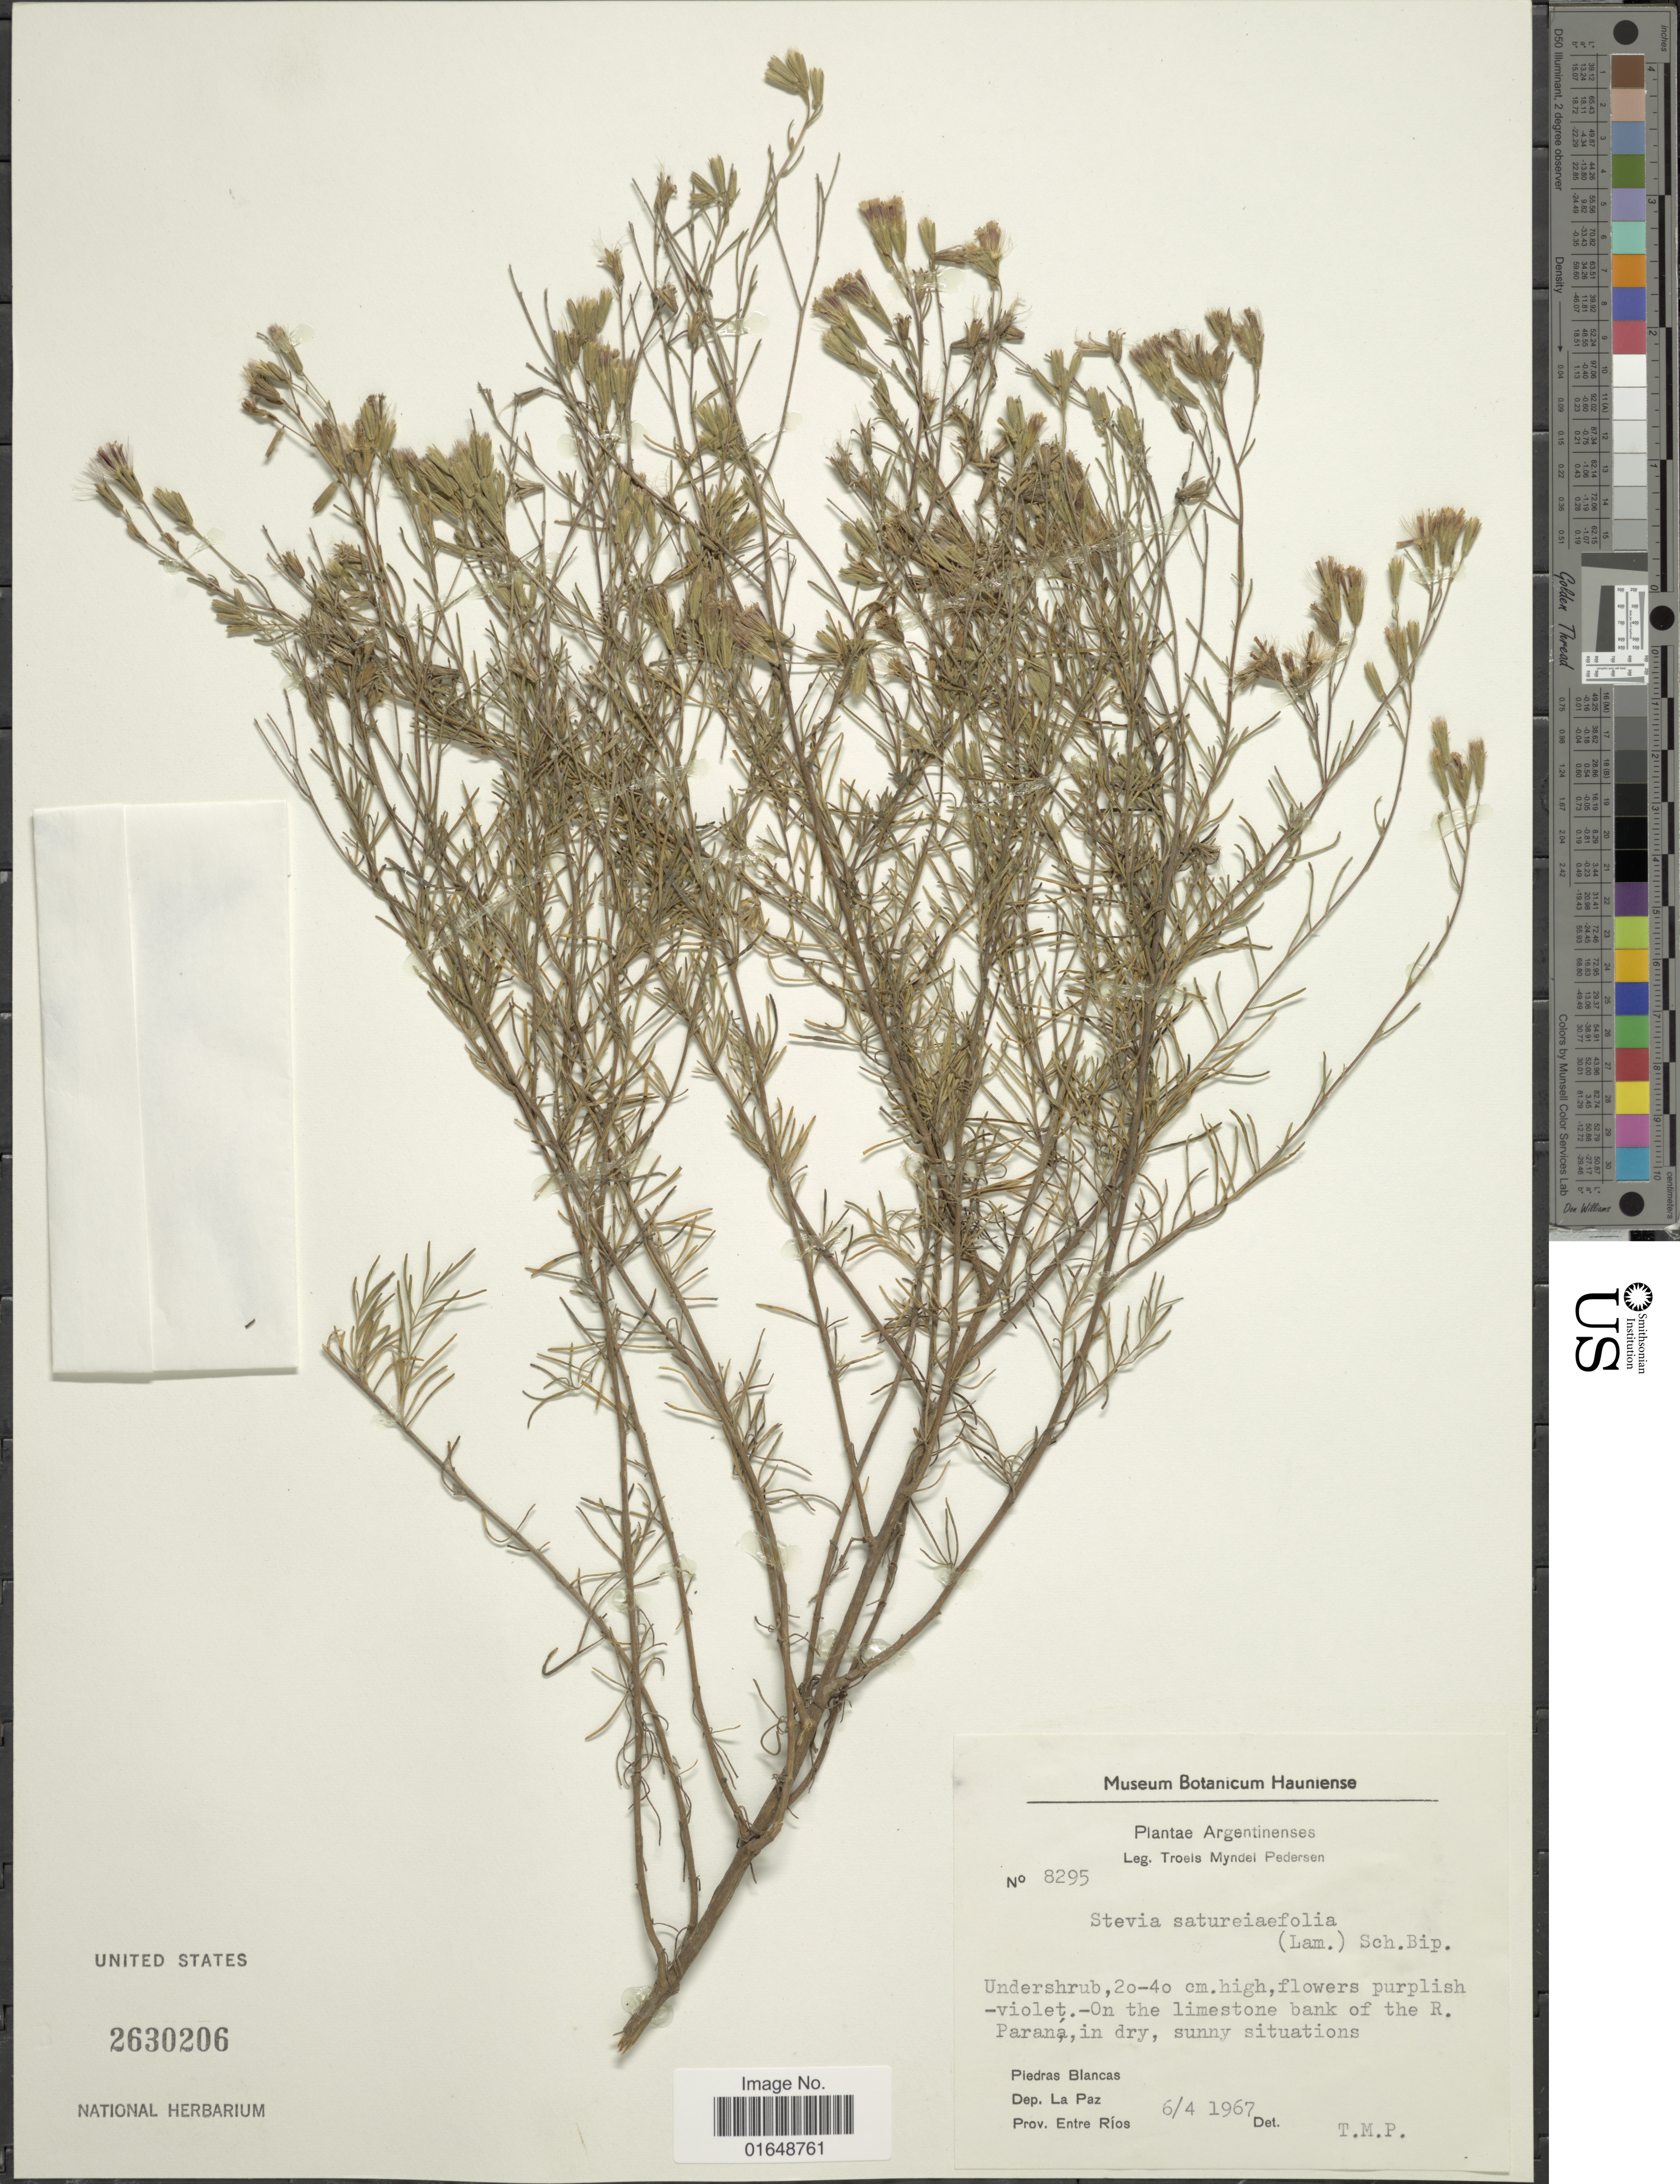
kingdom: Plantae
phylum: Tracheophyta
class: Magnoliopsida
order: Asterales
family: Asteraceae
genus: Stevia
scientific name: Stevia satureifolia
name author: (Lam.) Cav.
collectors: T. Pederson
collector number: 8295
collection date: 1967-04-06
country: Argentina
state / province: Entre Rios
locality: On the limestone bank of the R. Paraná in dry, sunny situations. Piedras Blancas. Dep. La Paz. Prov. Entre Ríos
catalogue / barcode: US 2630206